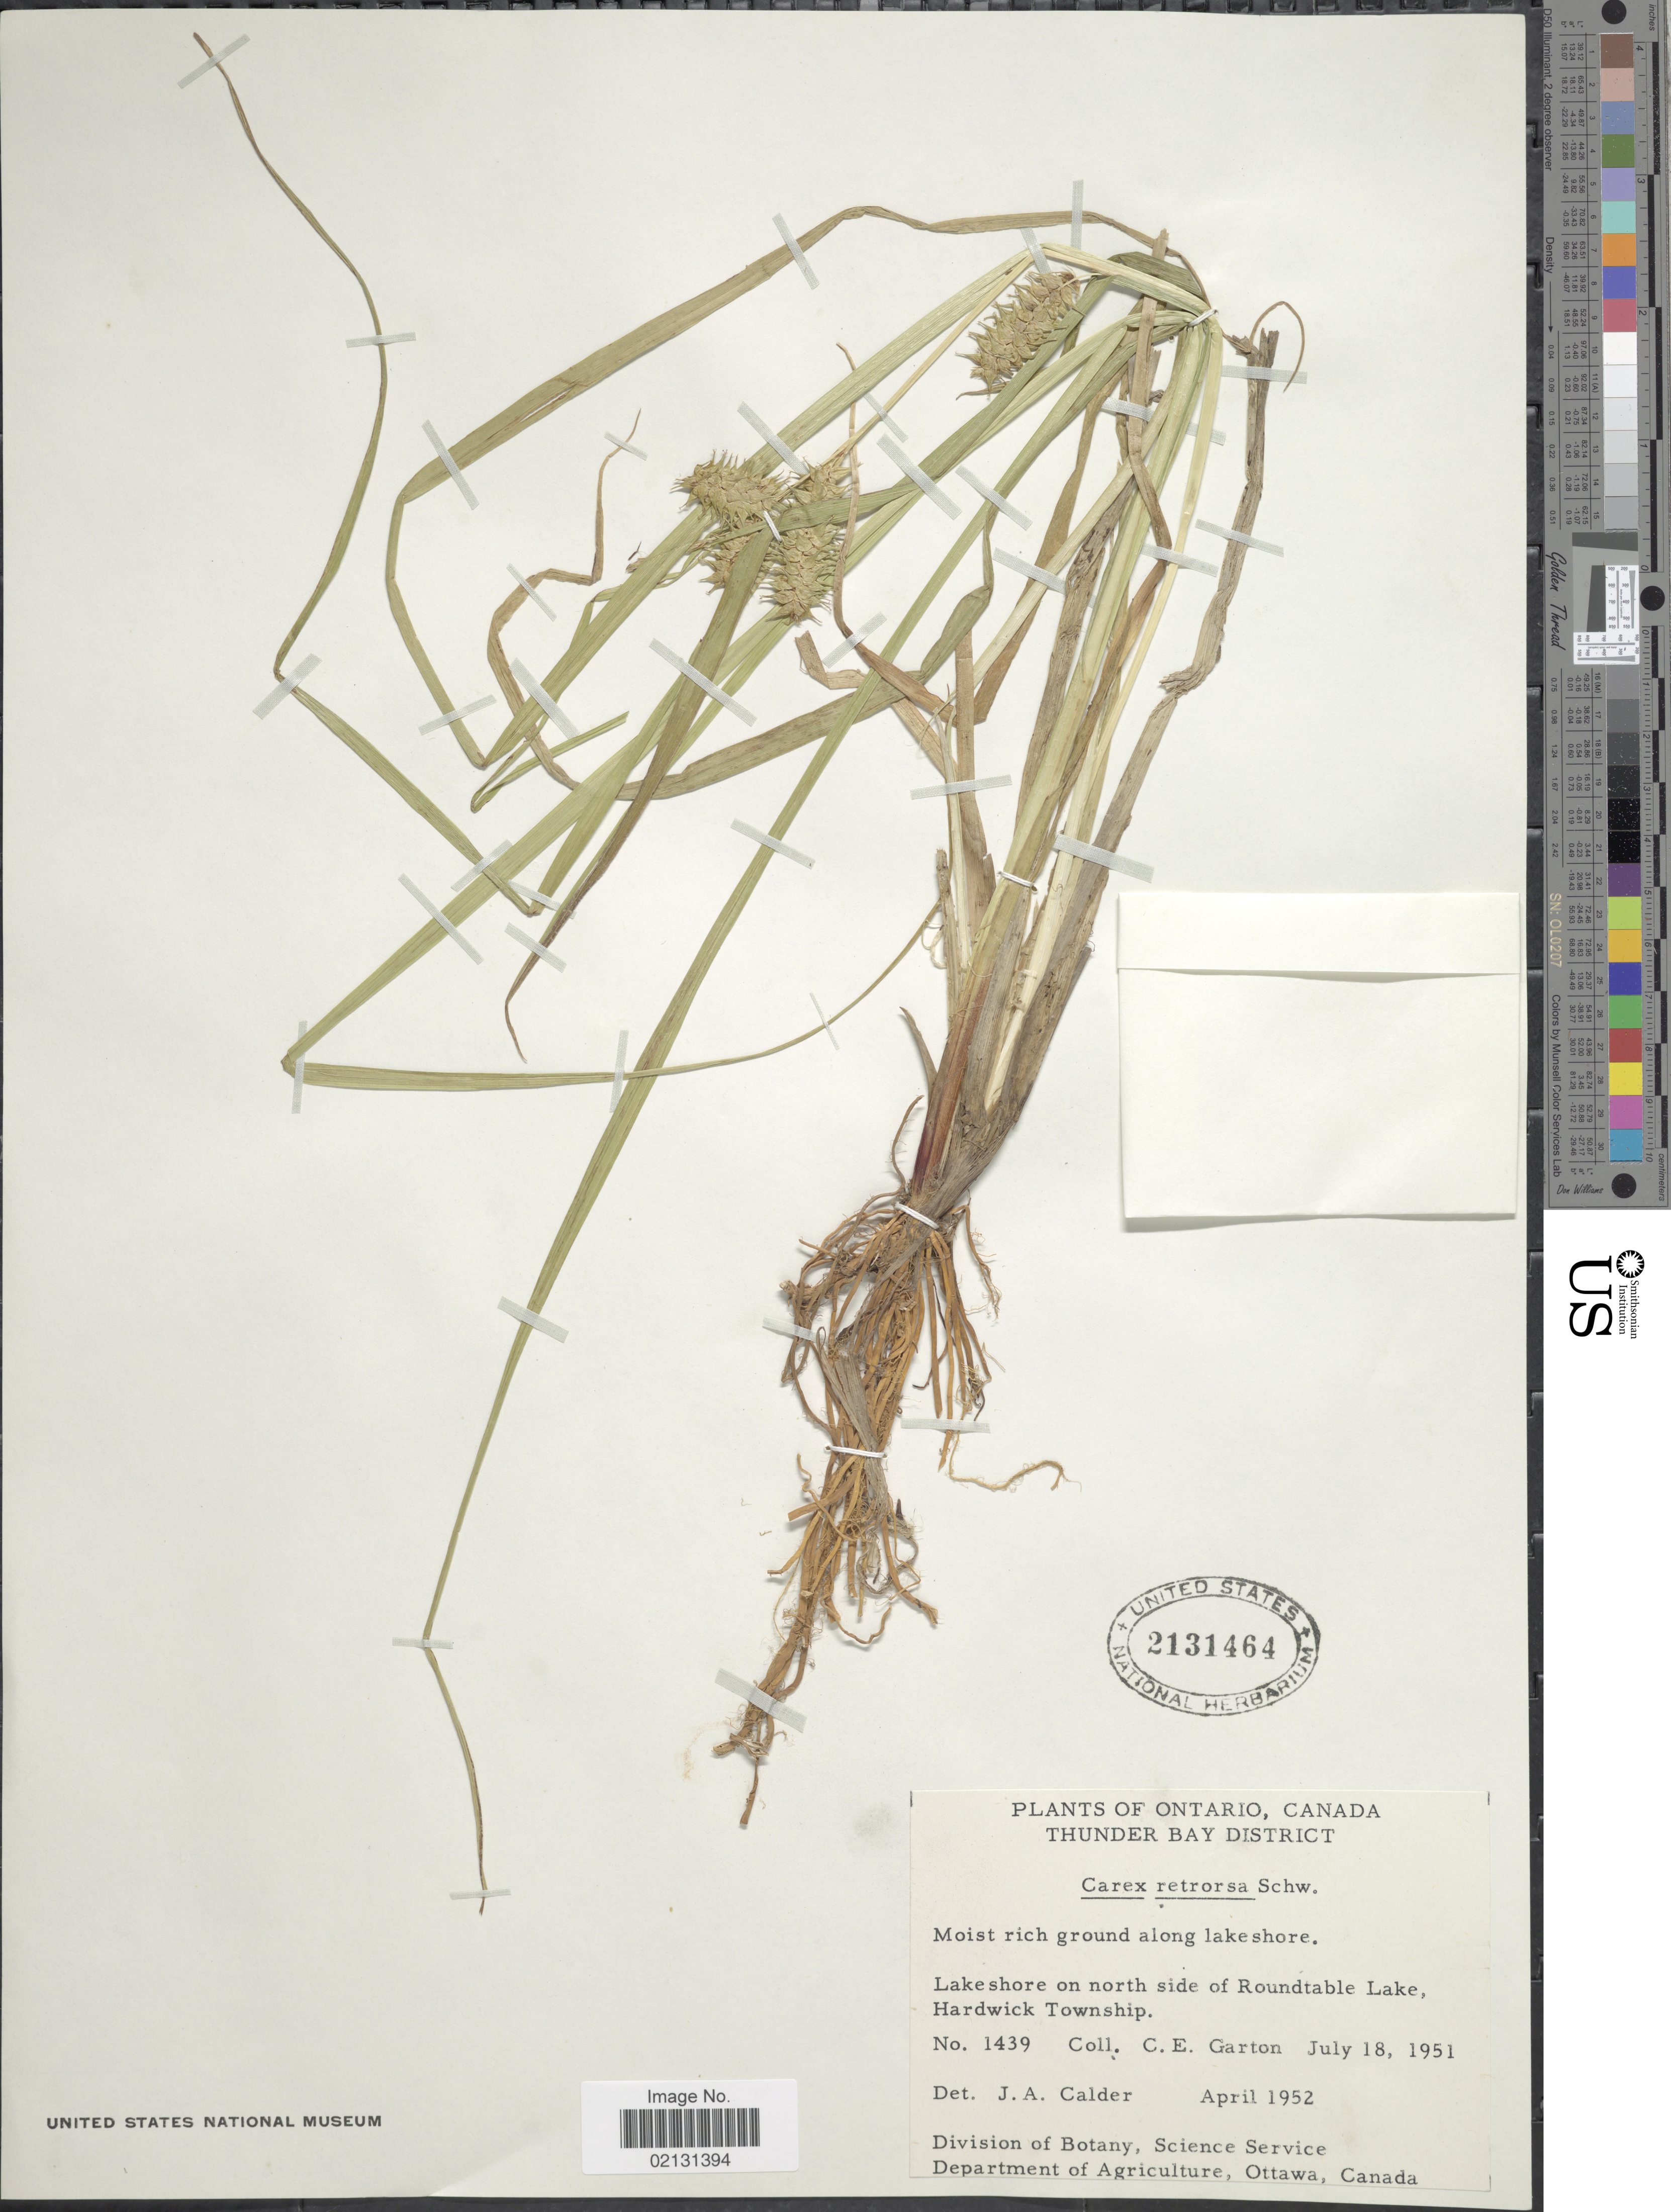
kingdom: Plantae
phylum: Tracheophyta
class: Liliopsida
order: Poales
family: Cyperaceae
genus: Carex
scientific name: Carex retrorsa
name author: Schwein.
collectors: C. E. Garton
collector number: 1439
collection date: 1951-07-18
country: Canada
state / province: Ontario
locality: Thunder Bay District, Moist rich ground along lake shore, Lake shore on north side of Roundtable Lake, Hardwick Township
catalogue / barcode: US 2131464